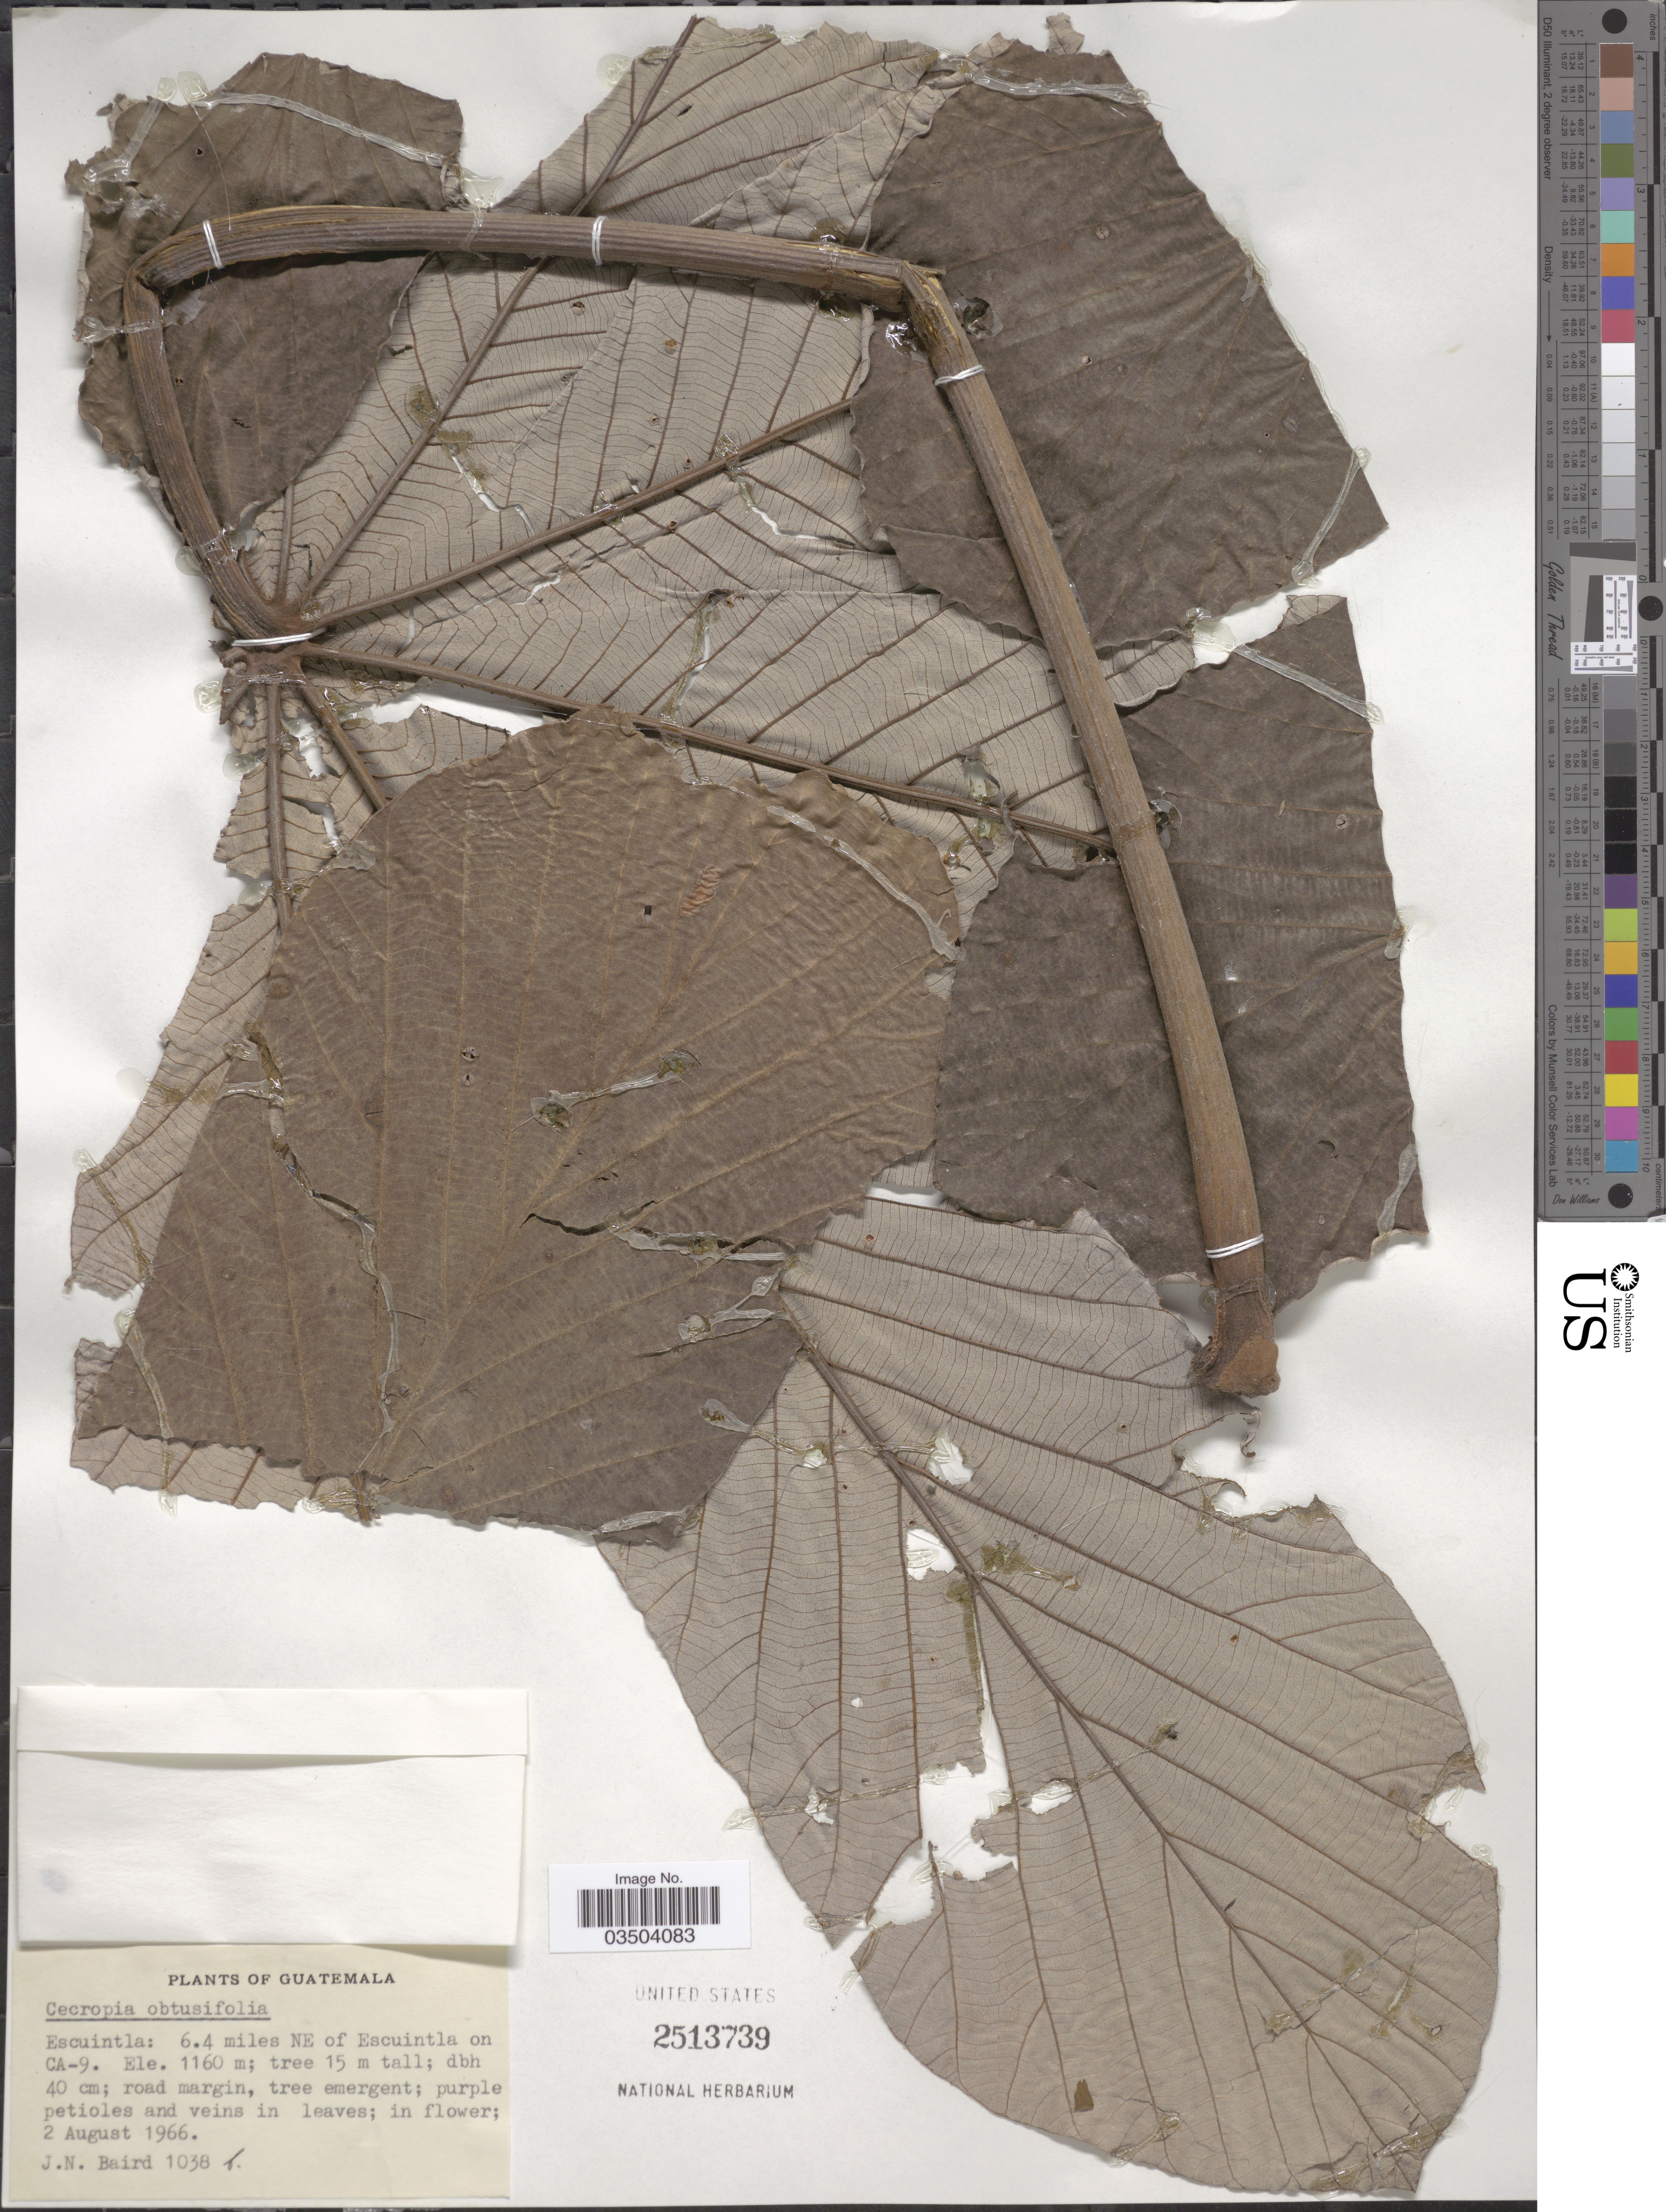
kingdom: Plantae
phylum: Tracheophyta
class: Magnoliopsida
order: Rosales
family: Urticaceae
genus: Cecropia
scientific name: Cecropia obtusifolia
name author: Bertol.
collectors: J. Baird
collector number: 1038b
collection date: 1966-08-02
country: Guatemala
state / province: Escuintla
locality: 6.4 miles NE of Escuintla on CA-9.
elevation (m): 1160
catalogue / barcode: US 2513739